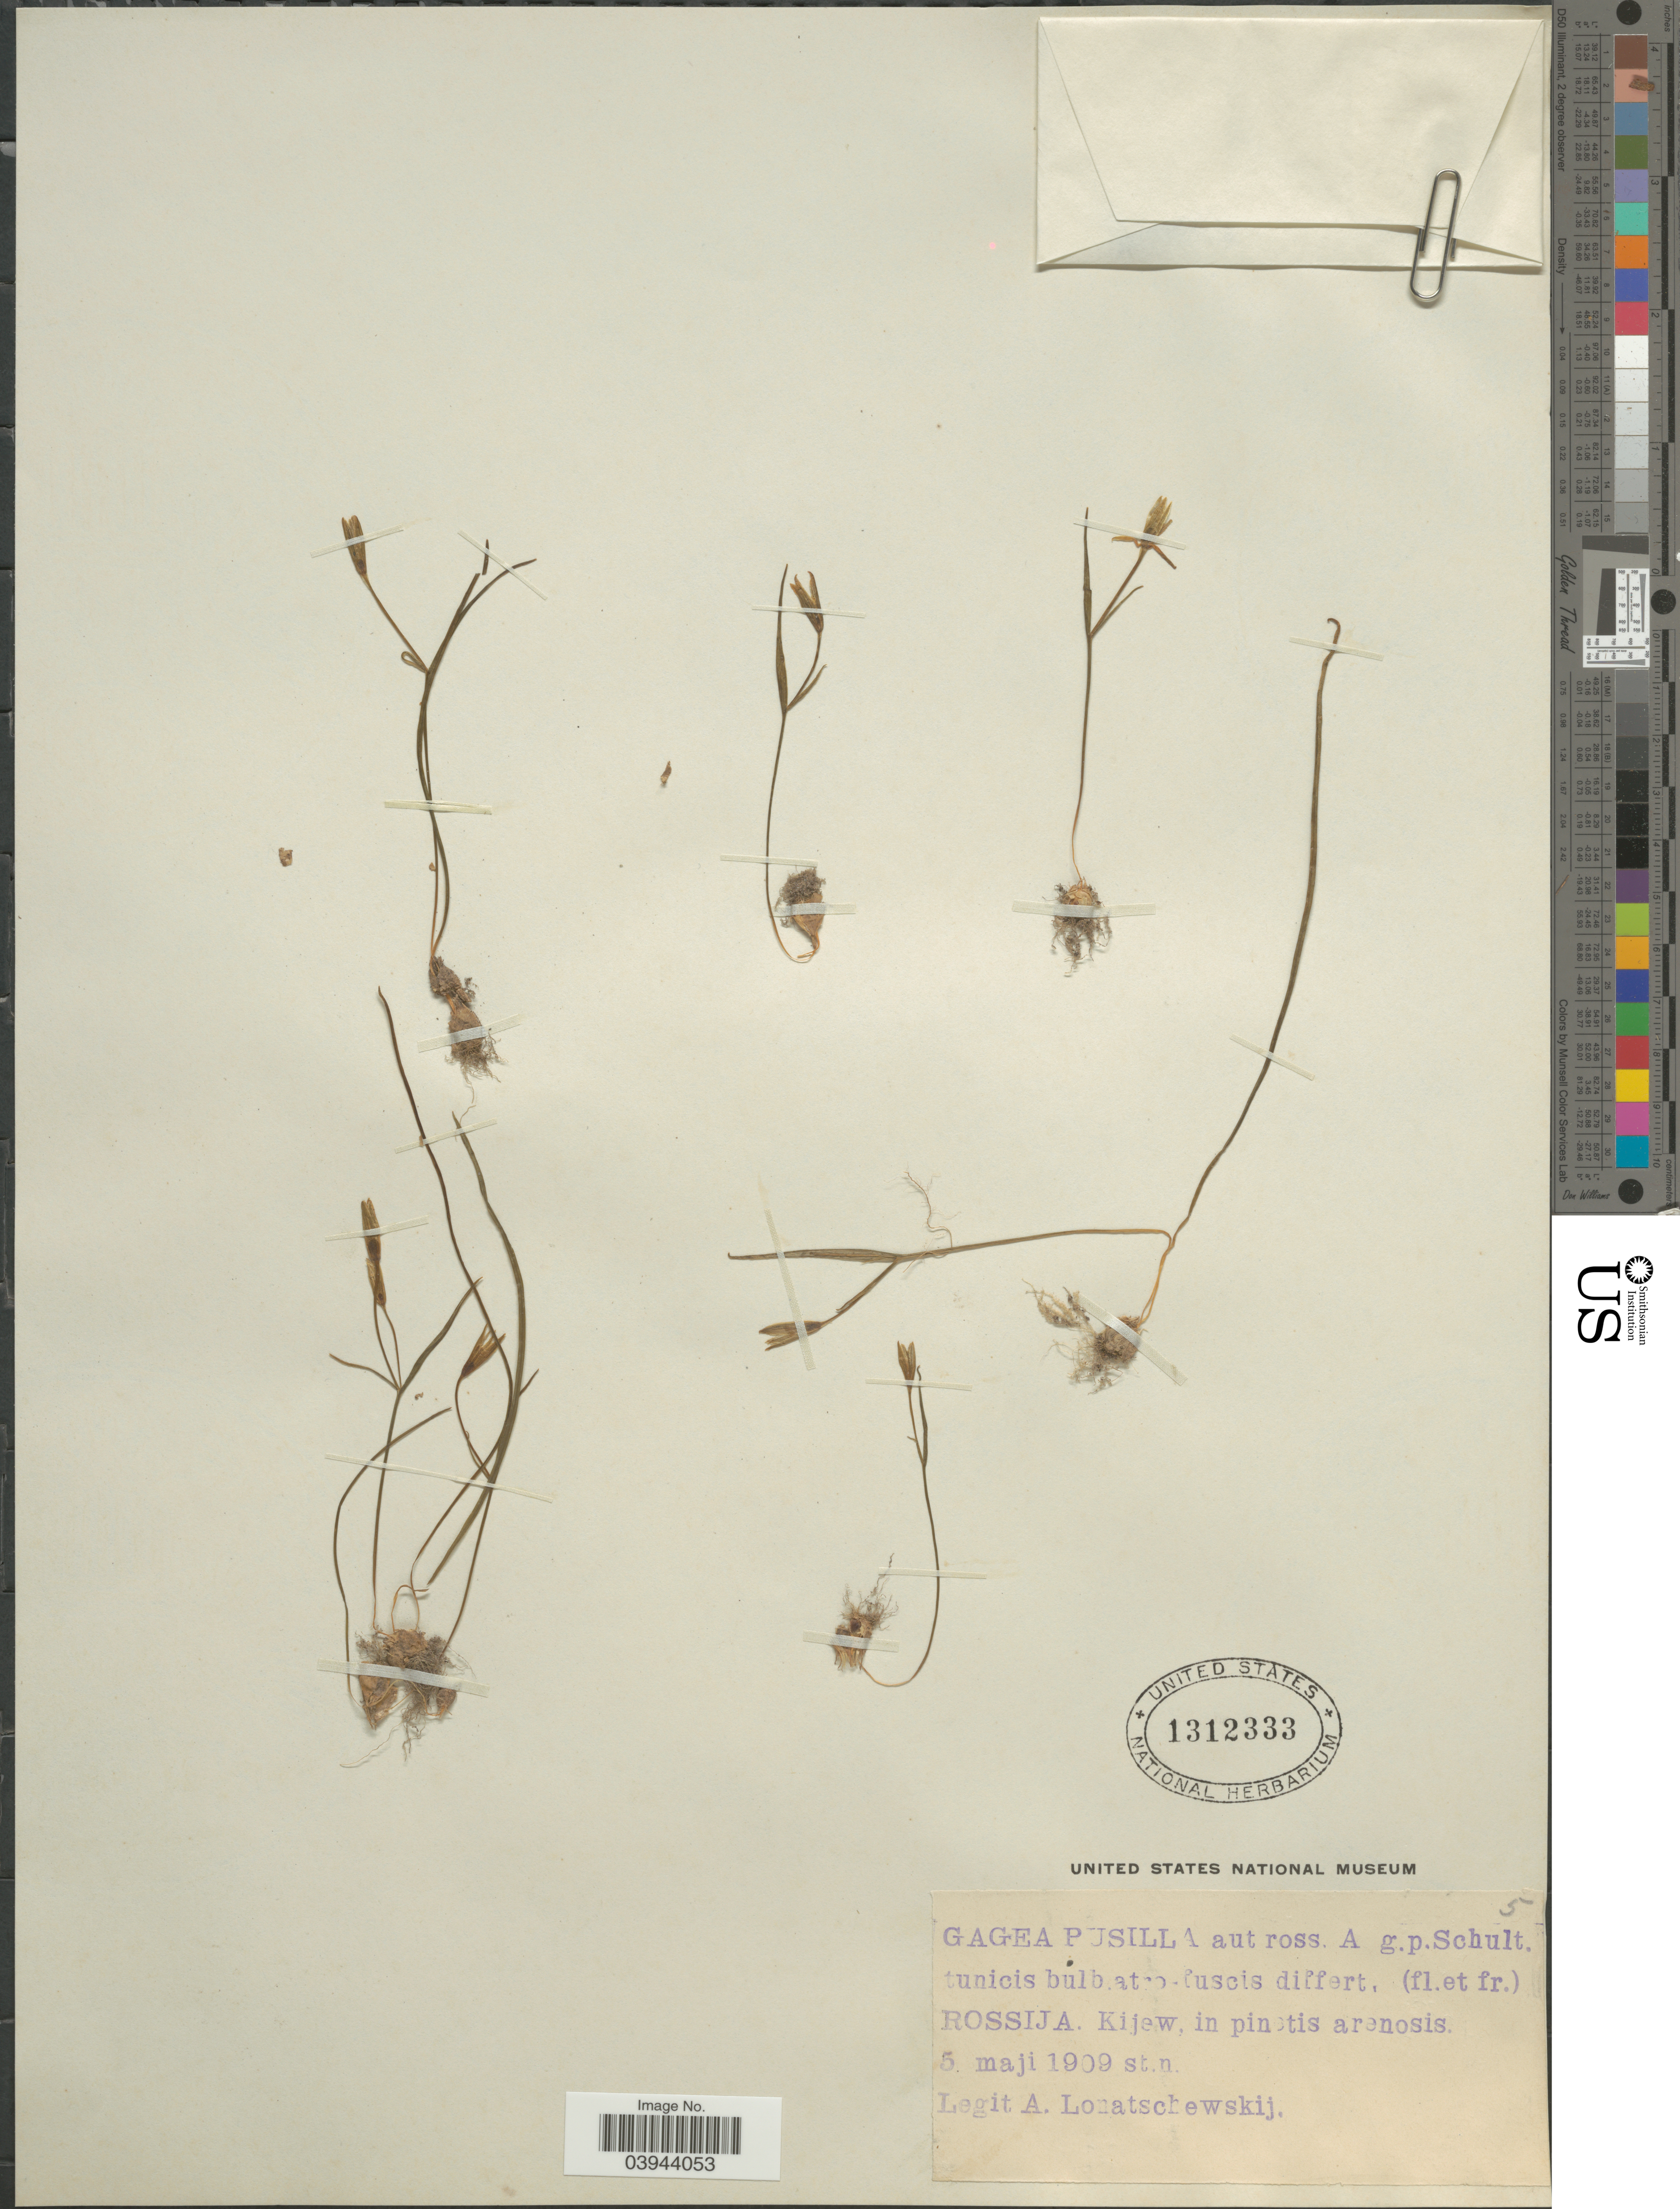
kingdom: Plantae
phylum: Tracheophyta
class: Liliopsida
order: Liliales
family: Liliaceae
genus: Gagea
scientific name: Gagea pusilla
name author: (F.W. Schmidt) Sweet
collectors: A. Lonatschewskij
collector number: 5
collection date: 1909-05-05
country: Ukraine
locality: Rossija. Kijew.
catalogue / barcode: US 1312333